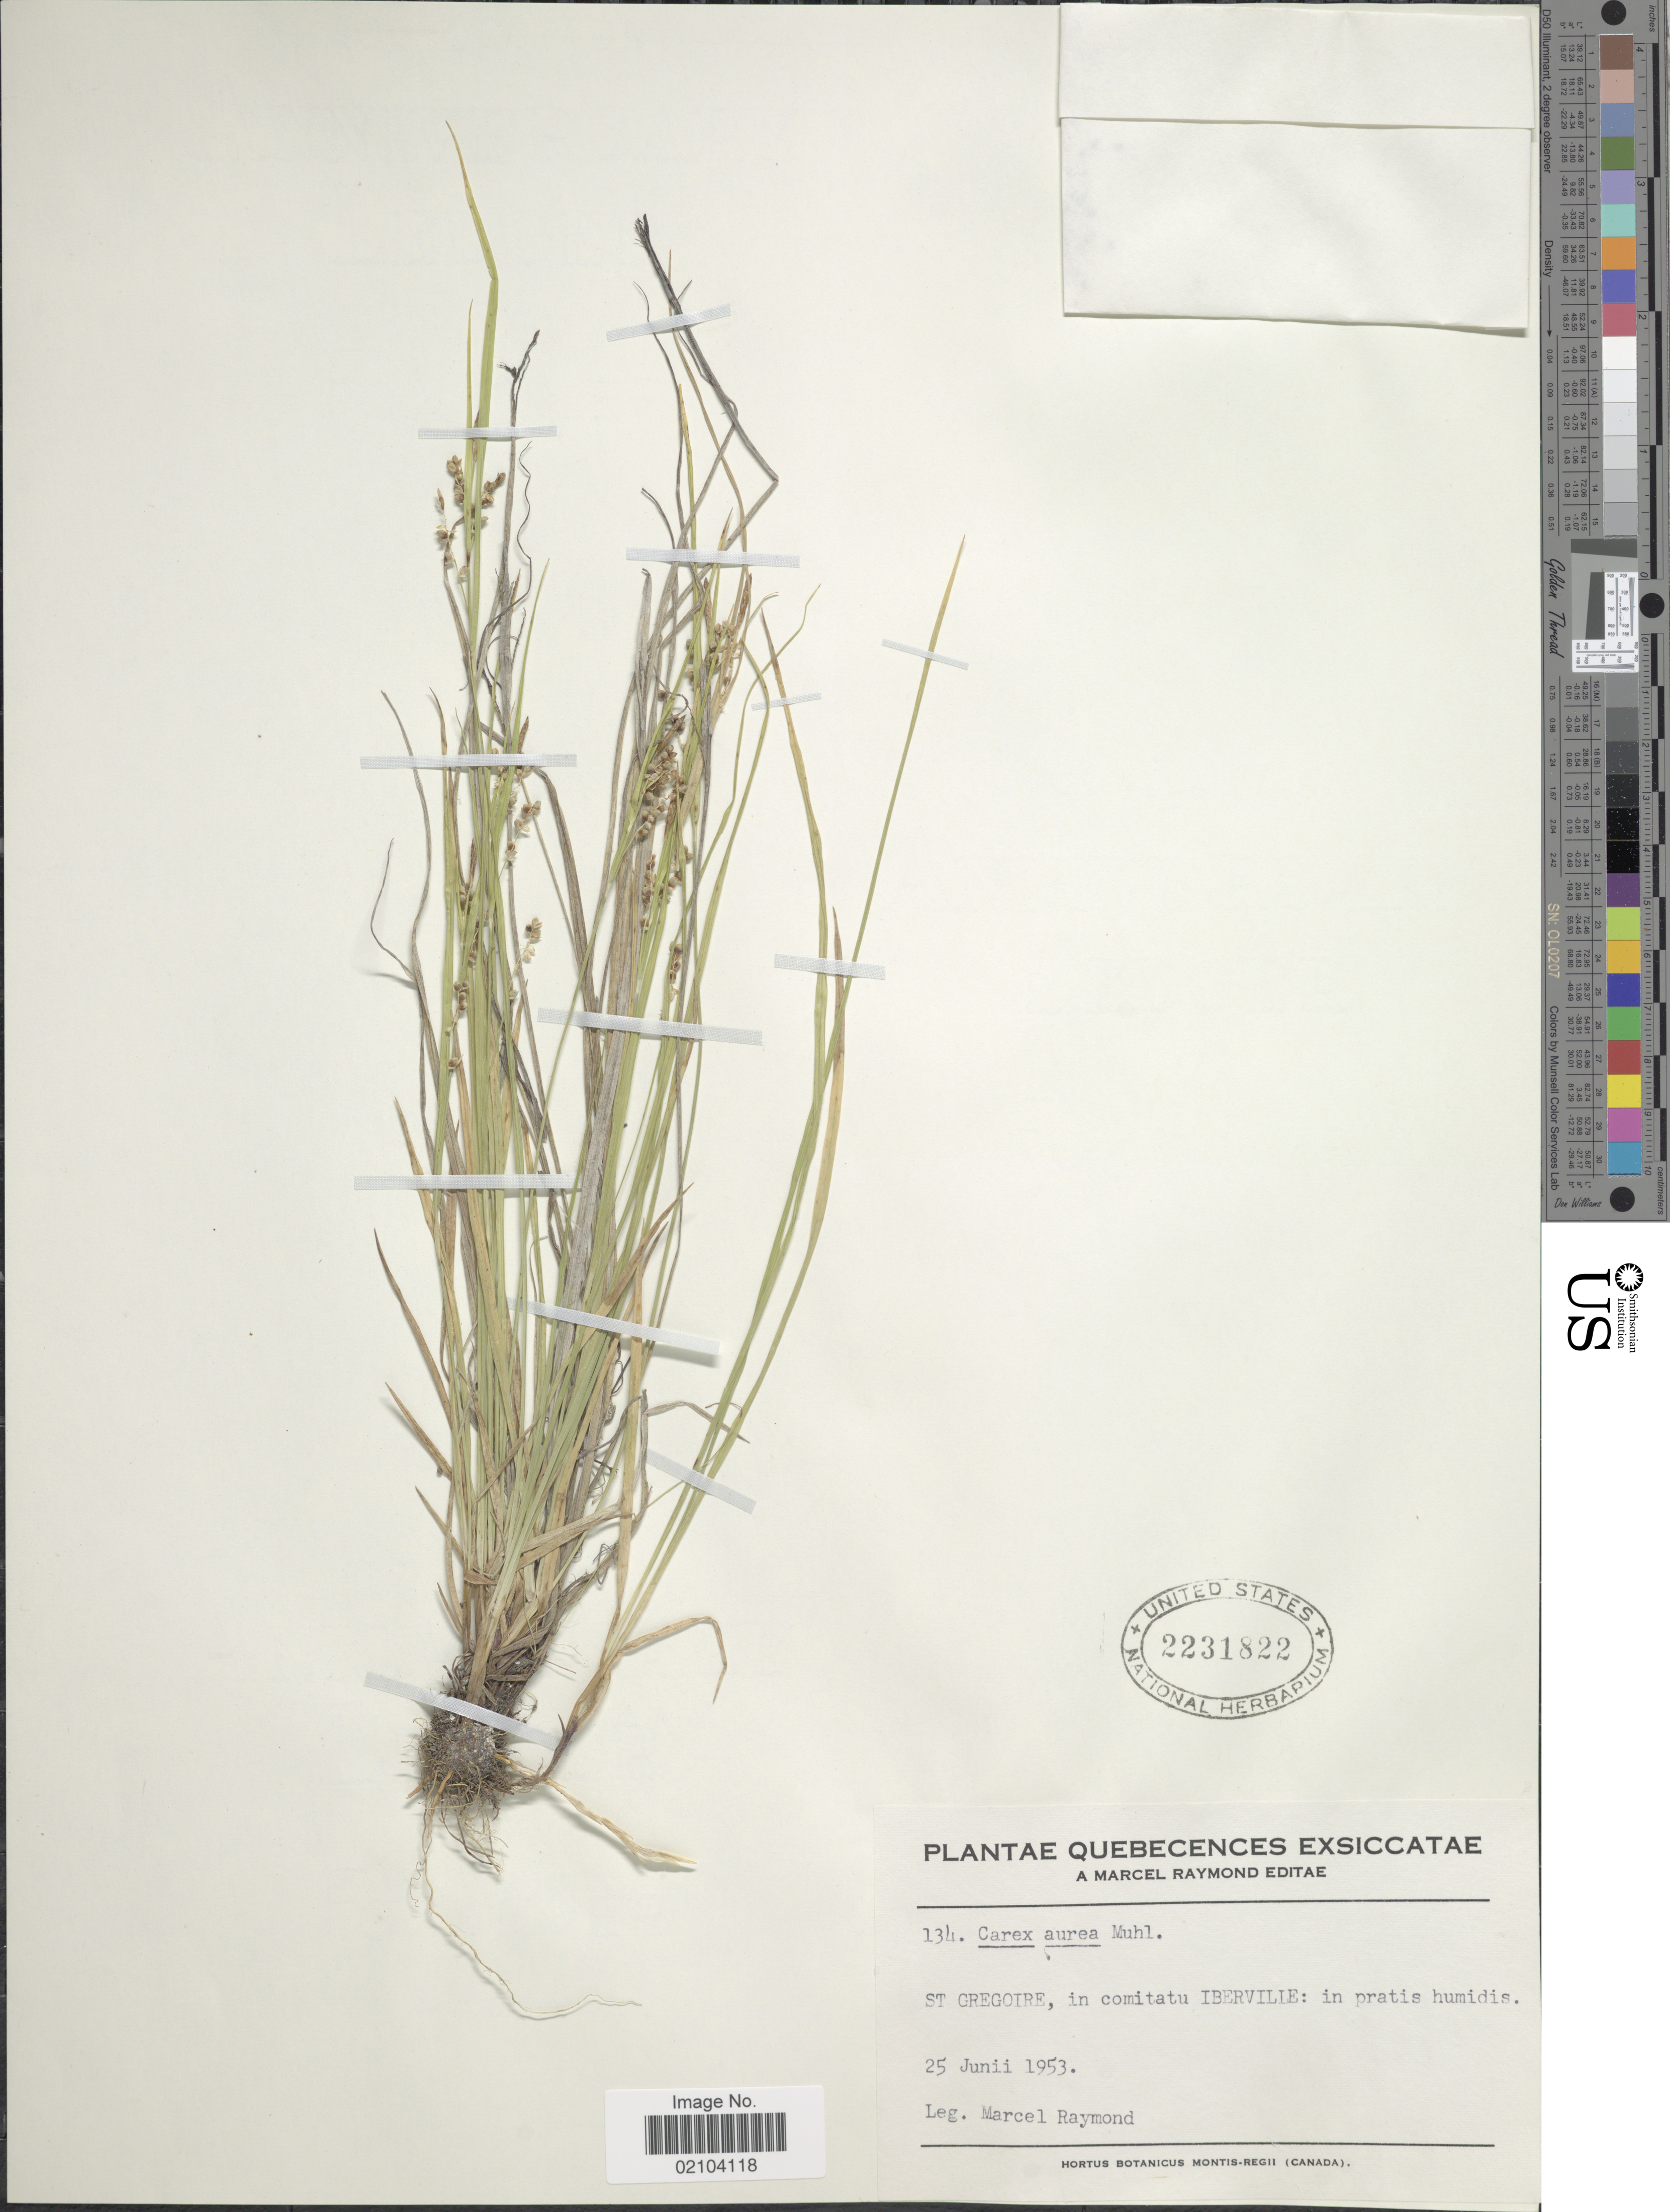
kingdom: Plantae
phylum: Tracheophyta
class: Liliopsida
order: Poales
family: Cyperaceae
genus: Carex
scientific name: Carex aurea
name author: Nutt.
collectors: M. Raymond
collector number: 134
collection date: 1953-06-25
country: Canada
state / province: Quebec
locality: Quebecences exsiccatae. St Gregoire, in comitatu Iberville: in pratis humidis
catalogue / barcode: US 2231822